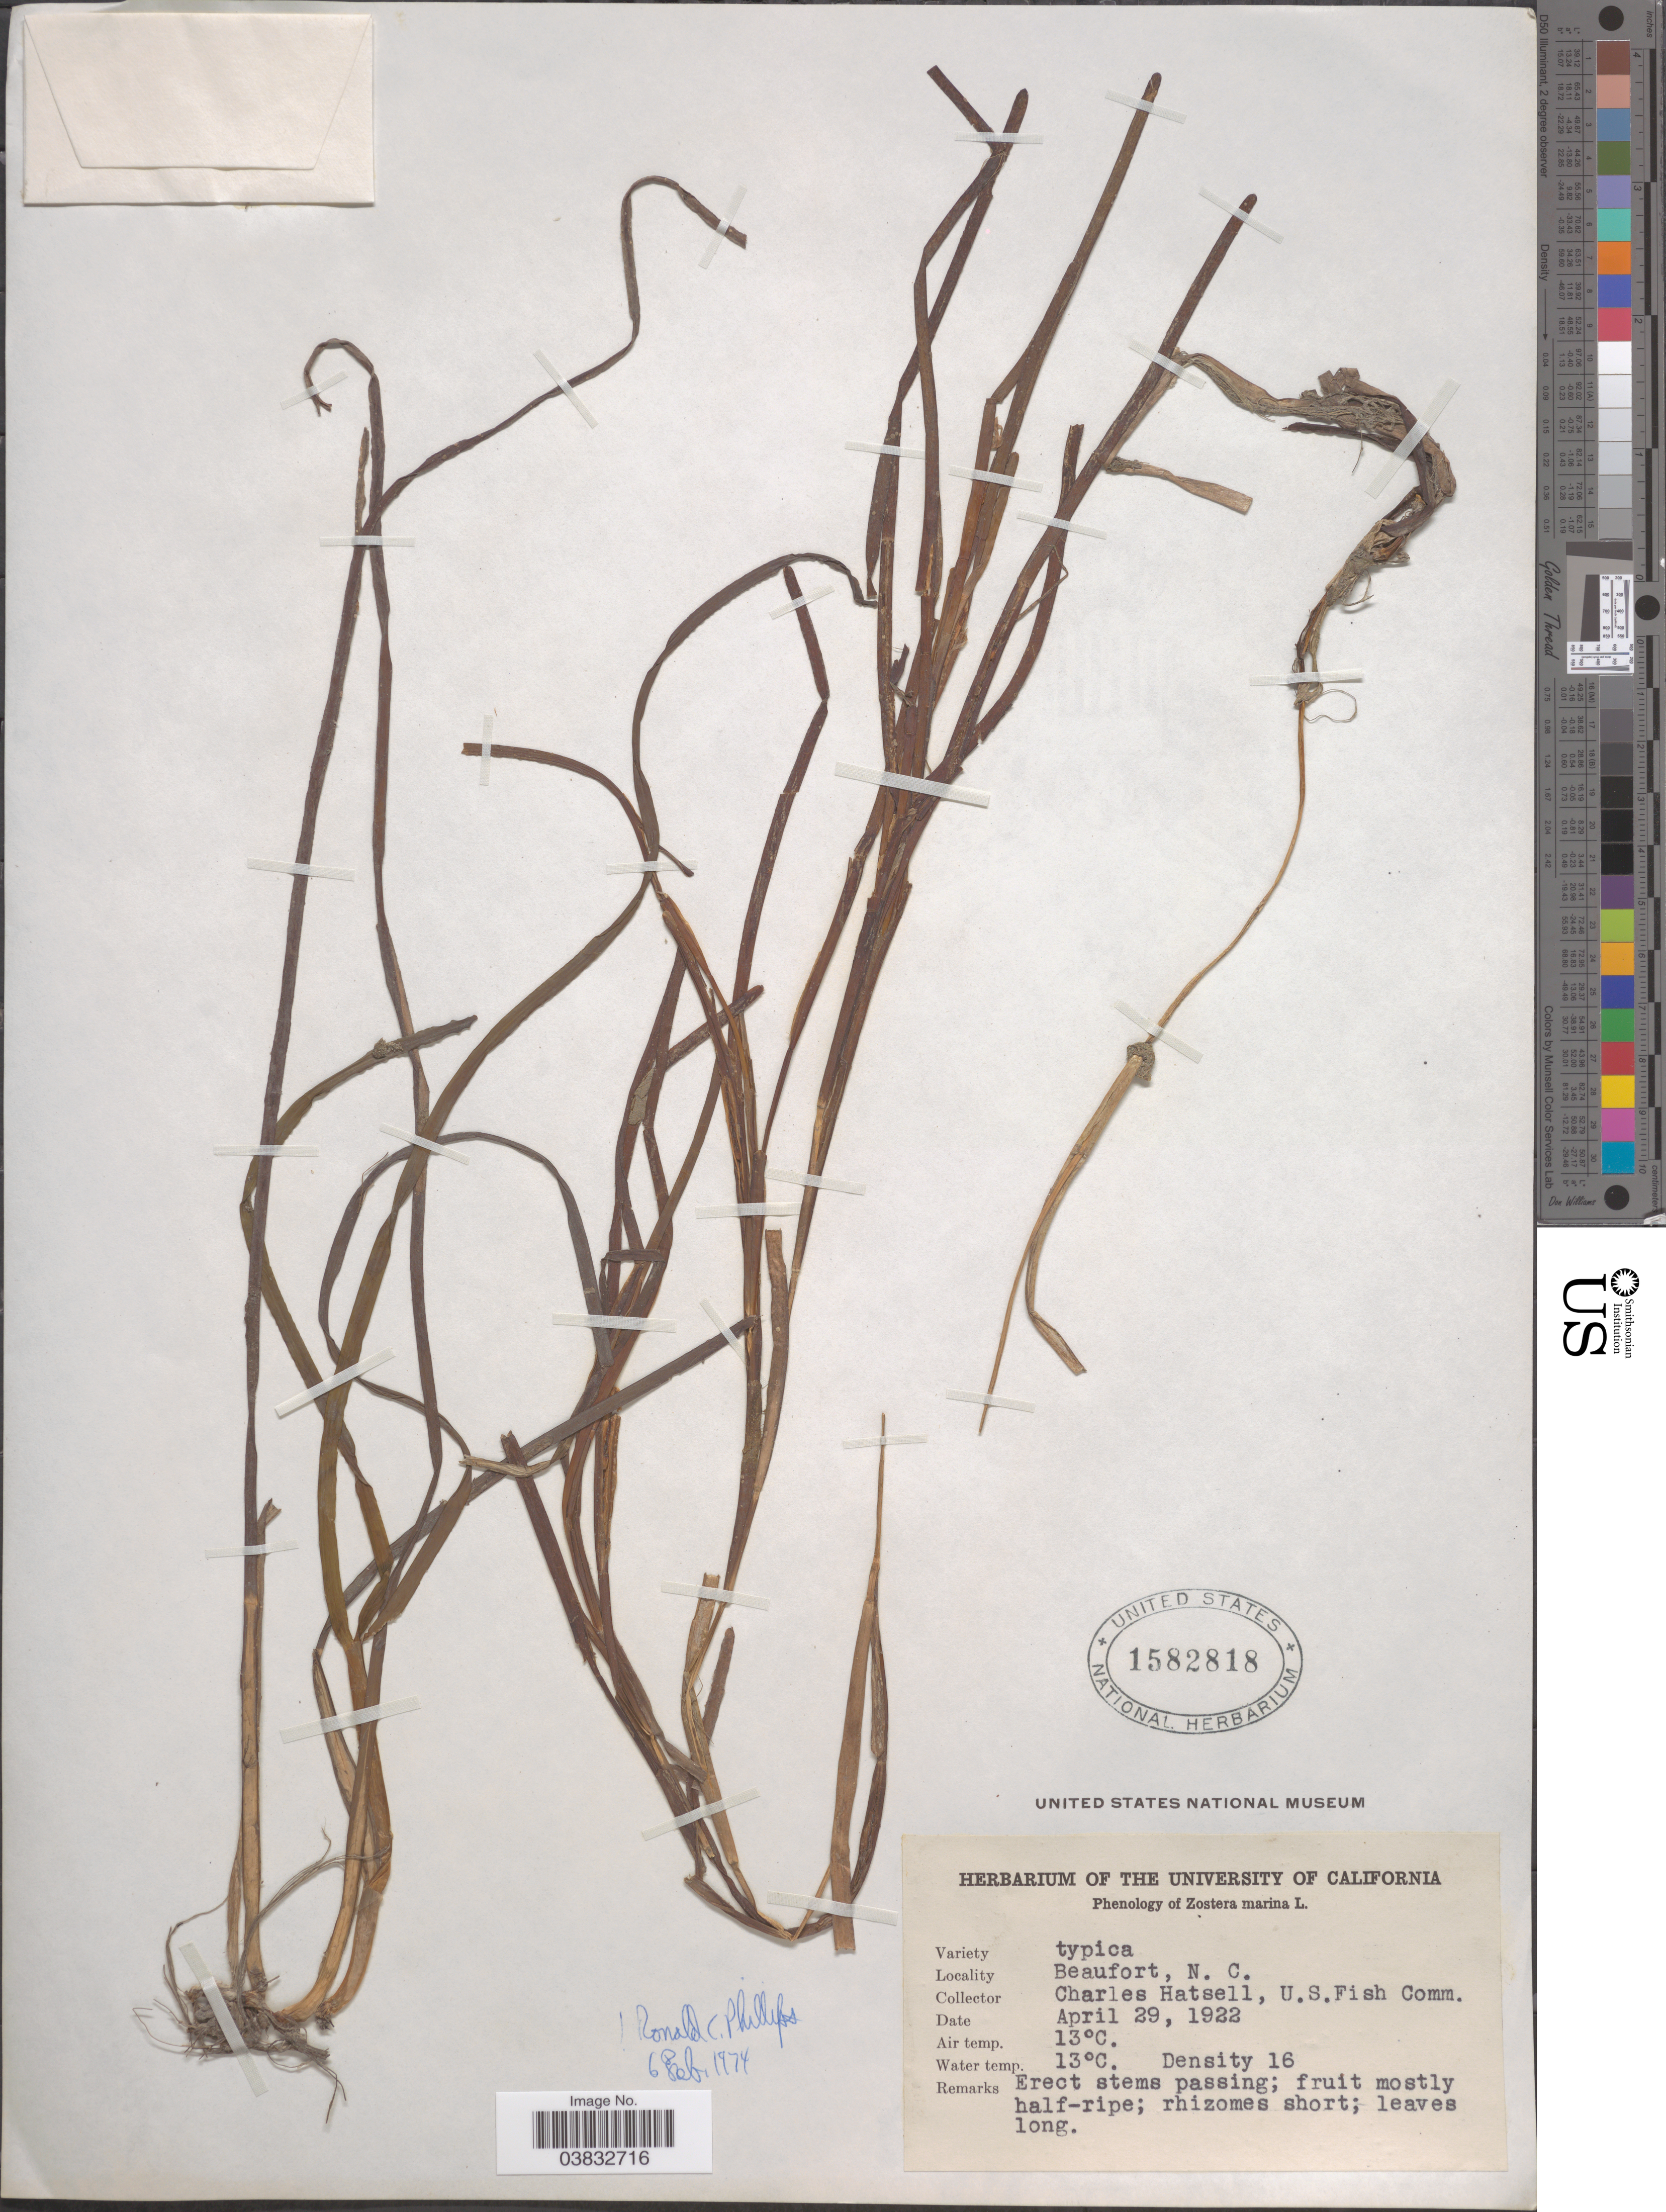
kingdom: Plantae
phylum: Tracheophyta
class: Liliopsida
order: Alismatales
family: Zosteraceae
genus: Zostera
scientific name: Zostera marina var. marina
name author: L.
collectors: C. Hatsell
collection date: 1922-04-29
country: United States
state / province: North Carolina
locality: Beaufort.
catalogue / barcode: US 1582818